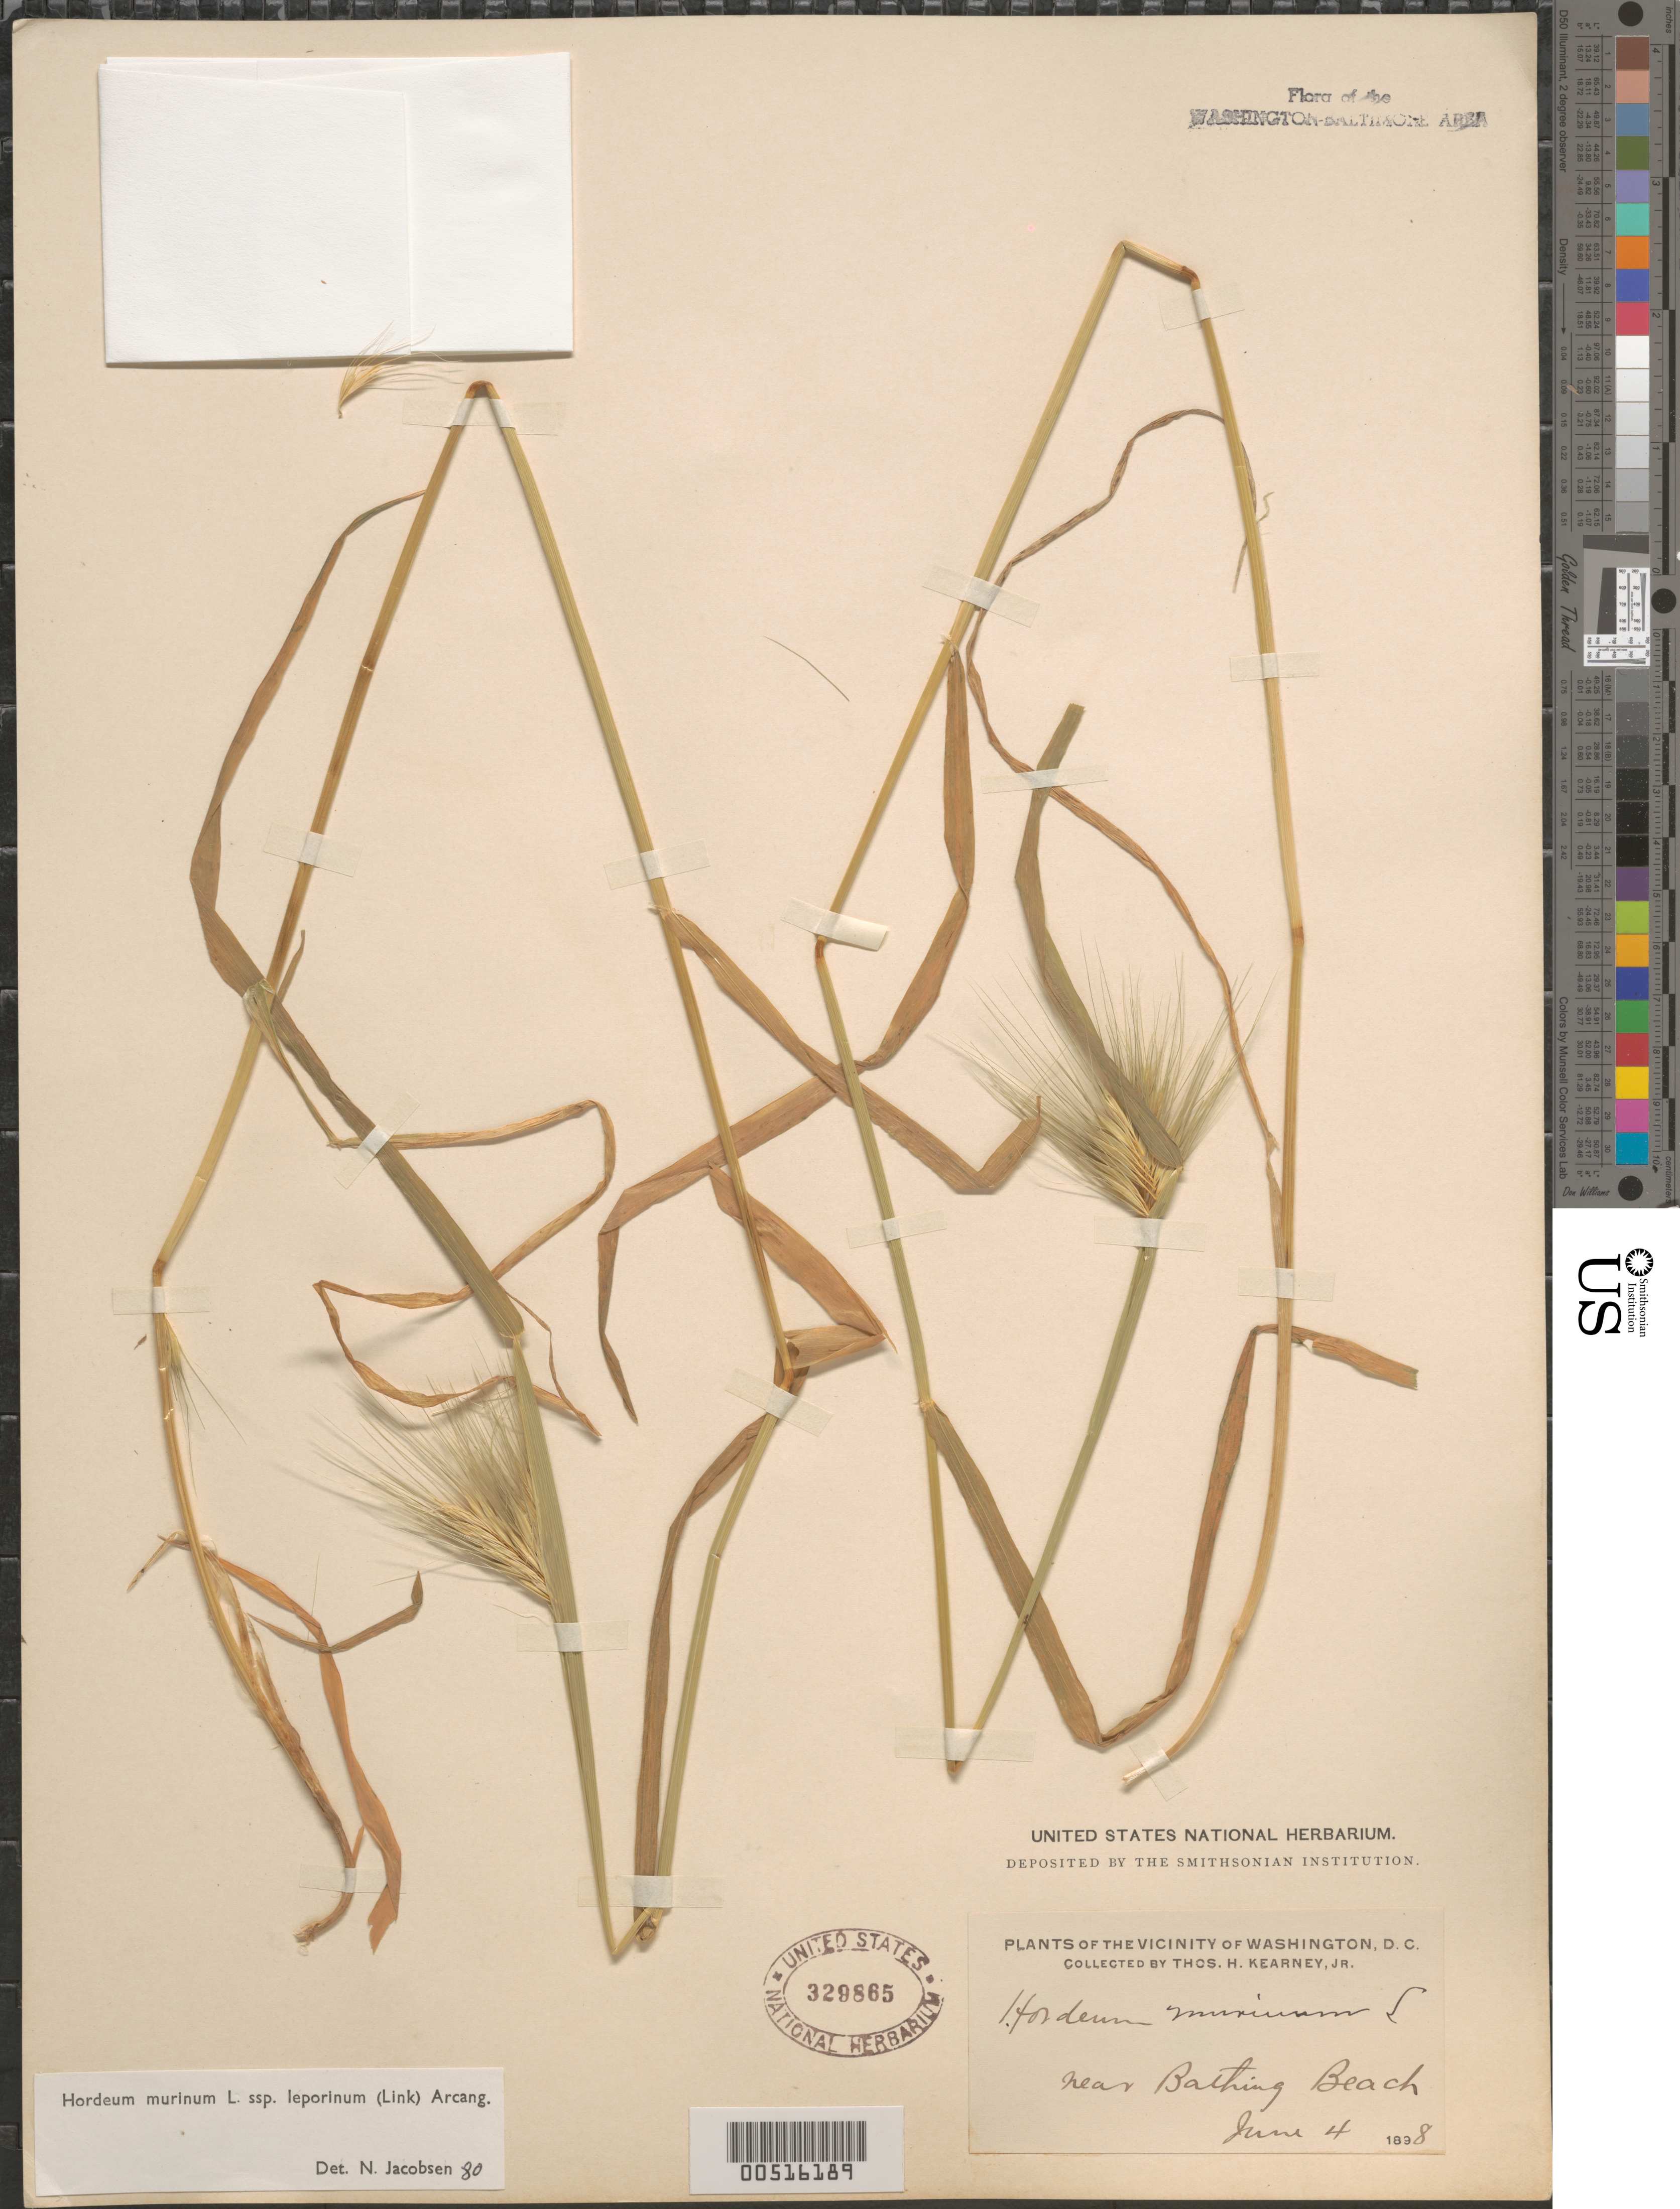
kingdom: Plantae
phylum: Tracheophyta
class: Liliopsida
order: Poales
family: Poaceae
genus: Hordeum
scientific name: Hordeum murinum subsp. leporinum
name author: (Link) Arcang.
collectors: T. H. Kearney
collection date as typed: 04 Jun 1898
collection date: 1898-06-04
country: United States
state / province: District of Columbia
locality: Washington DC area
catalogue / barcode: US 329865